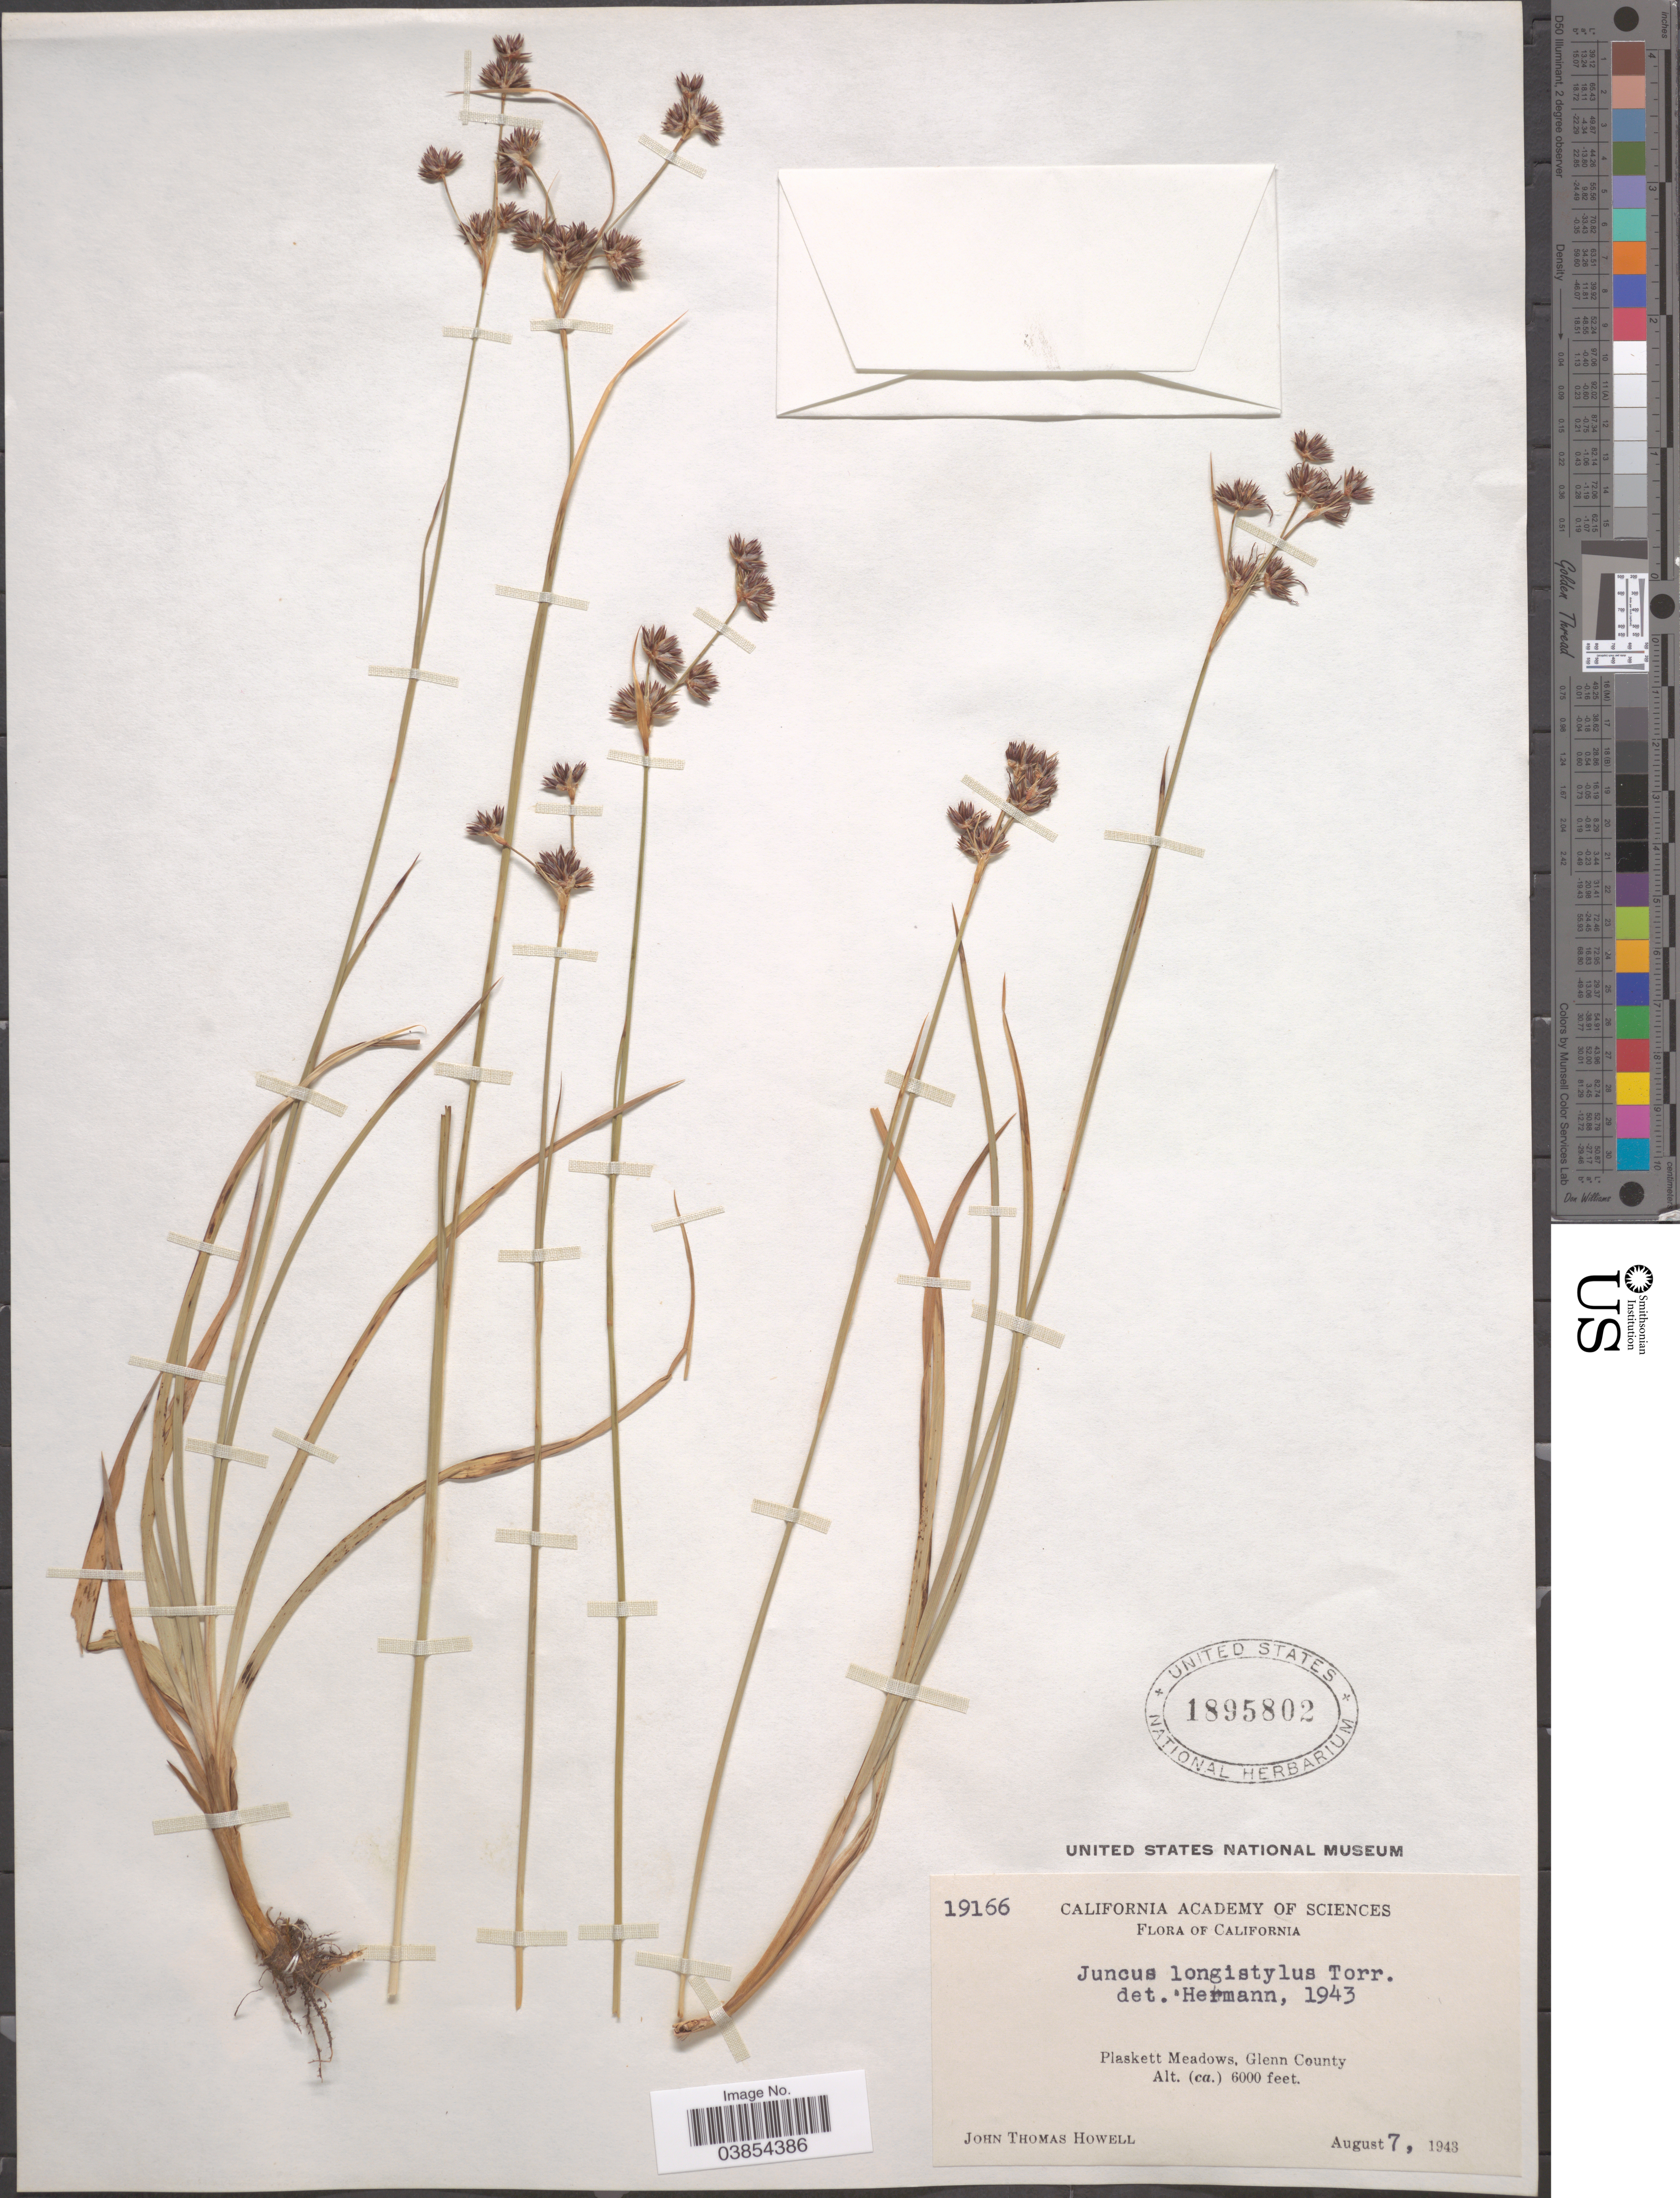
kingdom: Plantae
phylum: Tracheophyta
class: Liliopsida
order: Poales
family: Juncaceae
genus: Juncus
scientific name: Juncus longistylis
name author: Torr.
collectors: J. T. Howell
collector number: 19166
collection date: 1943-08-07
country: United States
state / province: California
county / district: Glenn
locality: Plaskett Meadows, Glenn County.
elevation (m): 1829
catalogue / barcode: US 1895802